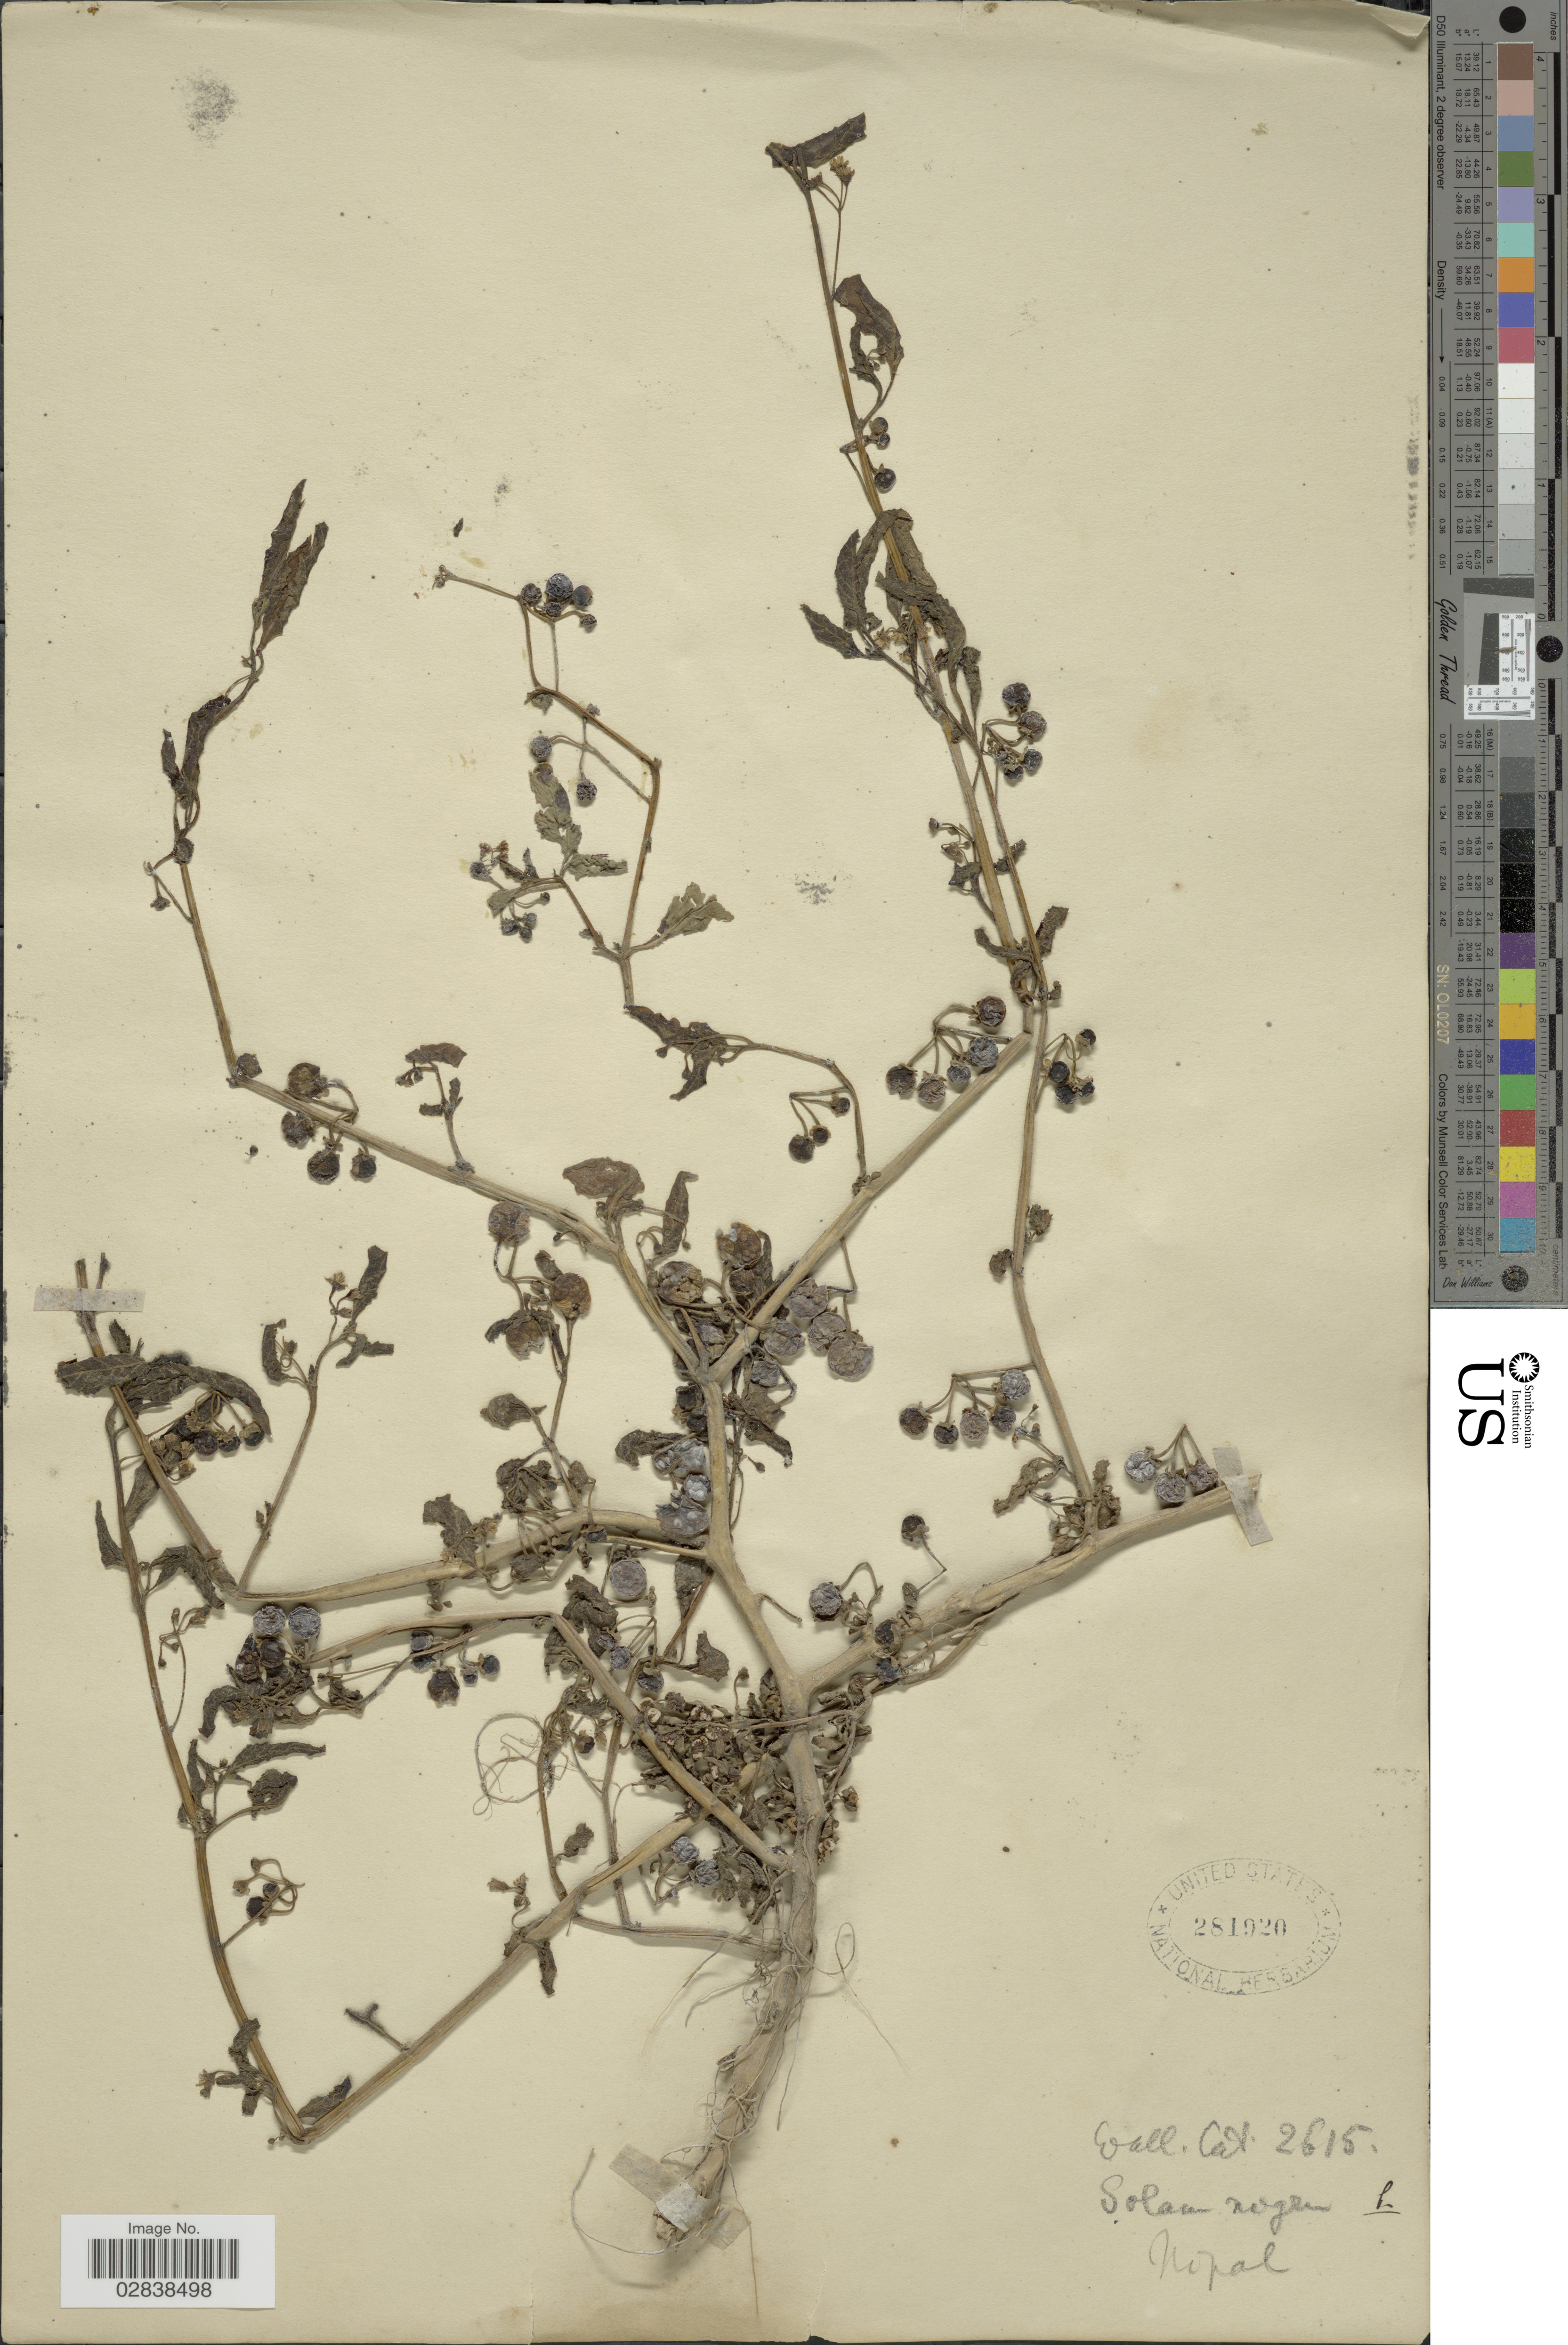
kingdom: Plantae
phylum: Tracheophyta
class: Magnoliopsida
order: Solanales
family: Solanaceae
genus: Solanum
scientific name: Solanum nigrum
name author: L.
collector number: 2615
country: Nepal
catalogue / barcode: US 281920